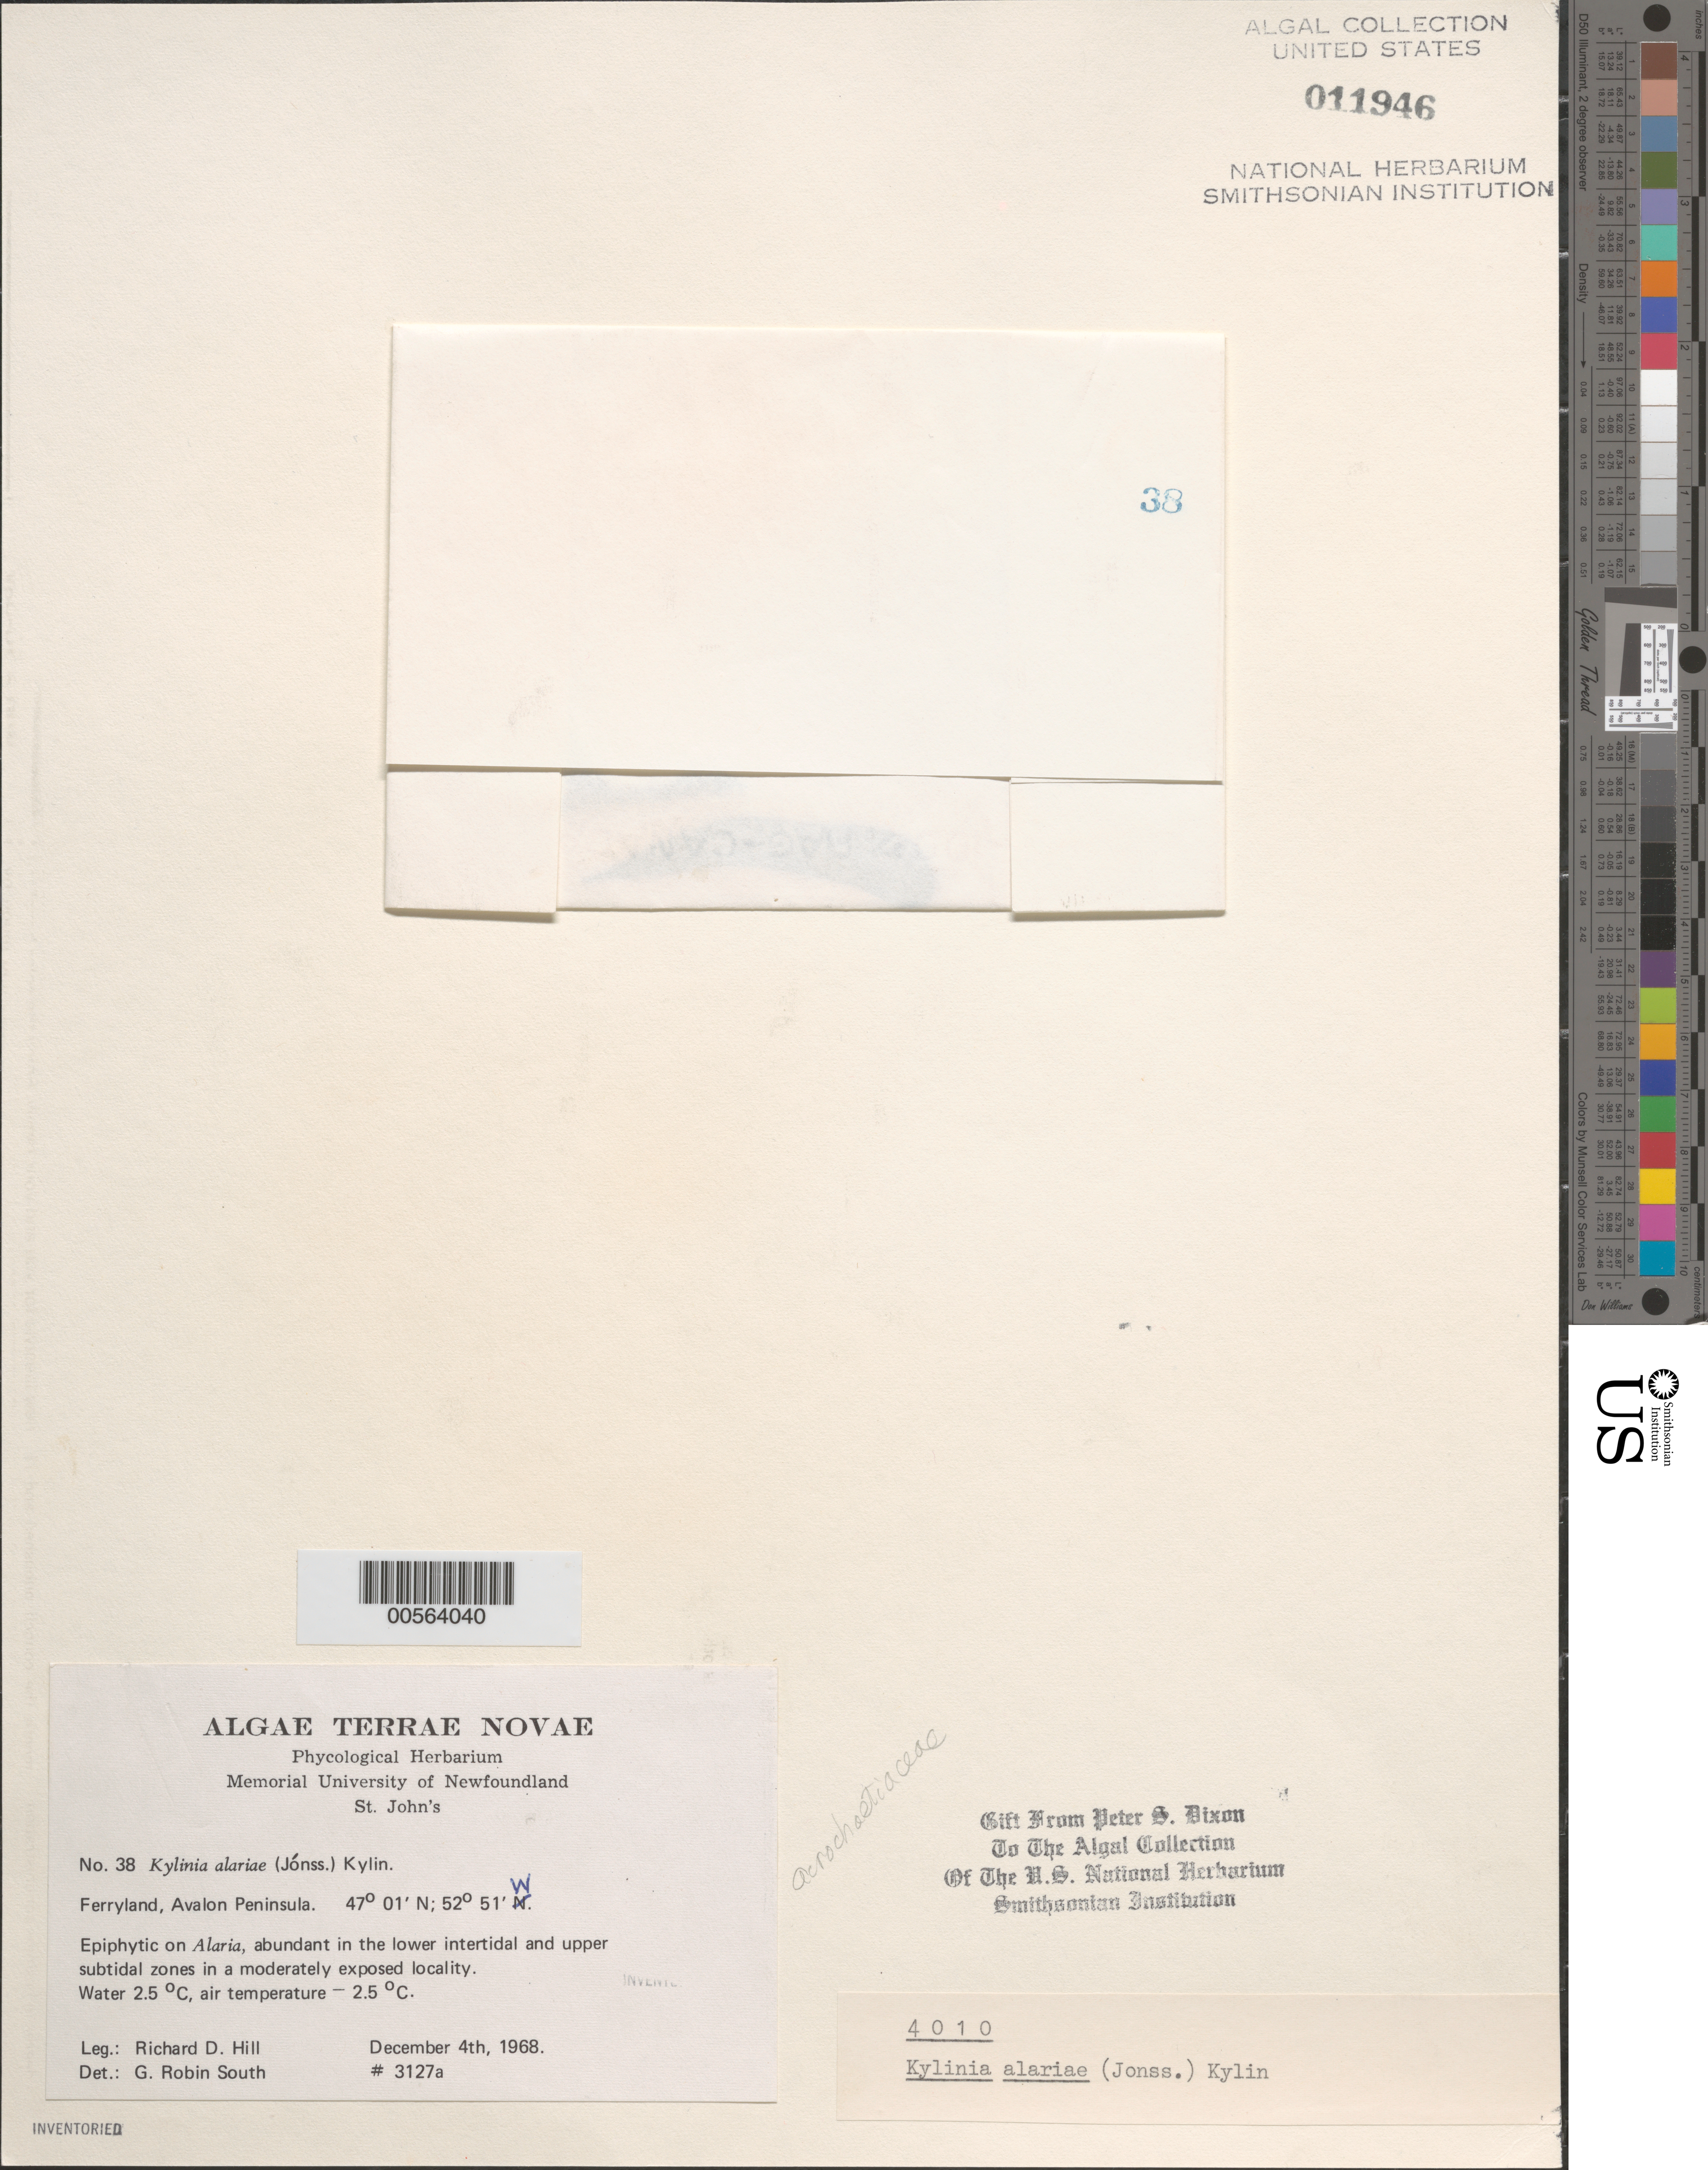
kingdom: Plantae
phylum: Rhodophyta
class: Florideophyceae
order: Acrochaetiales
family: Acrochaetiaceae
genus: Acrochaetium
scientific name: Acrochaetium alariae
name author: (Jonss.) Bornet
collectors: R. D. Hill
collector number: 3127a & PSD 4010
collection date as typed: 04 Dec 1968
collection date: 1968-12-04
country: Canada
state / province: Newfoundland and Labrador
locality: Ferryland, Avalon Peninsula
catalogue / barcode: US 11946